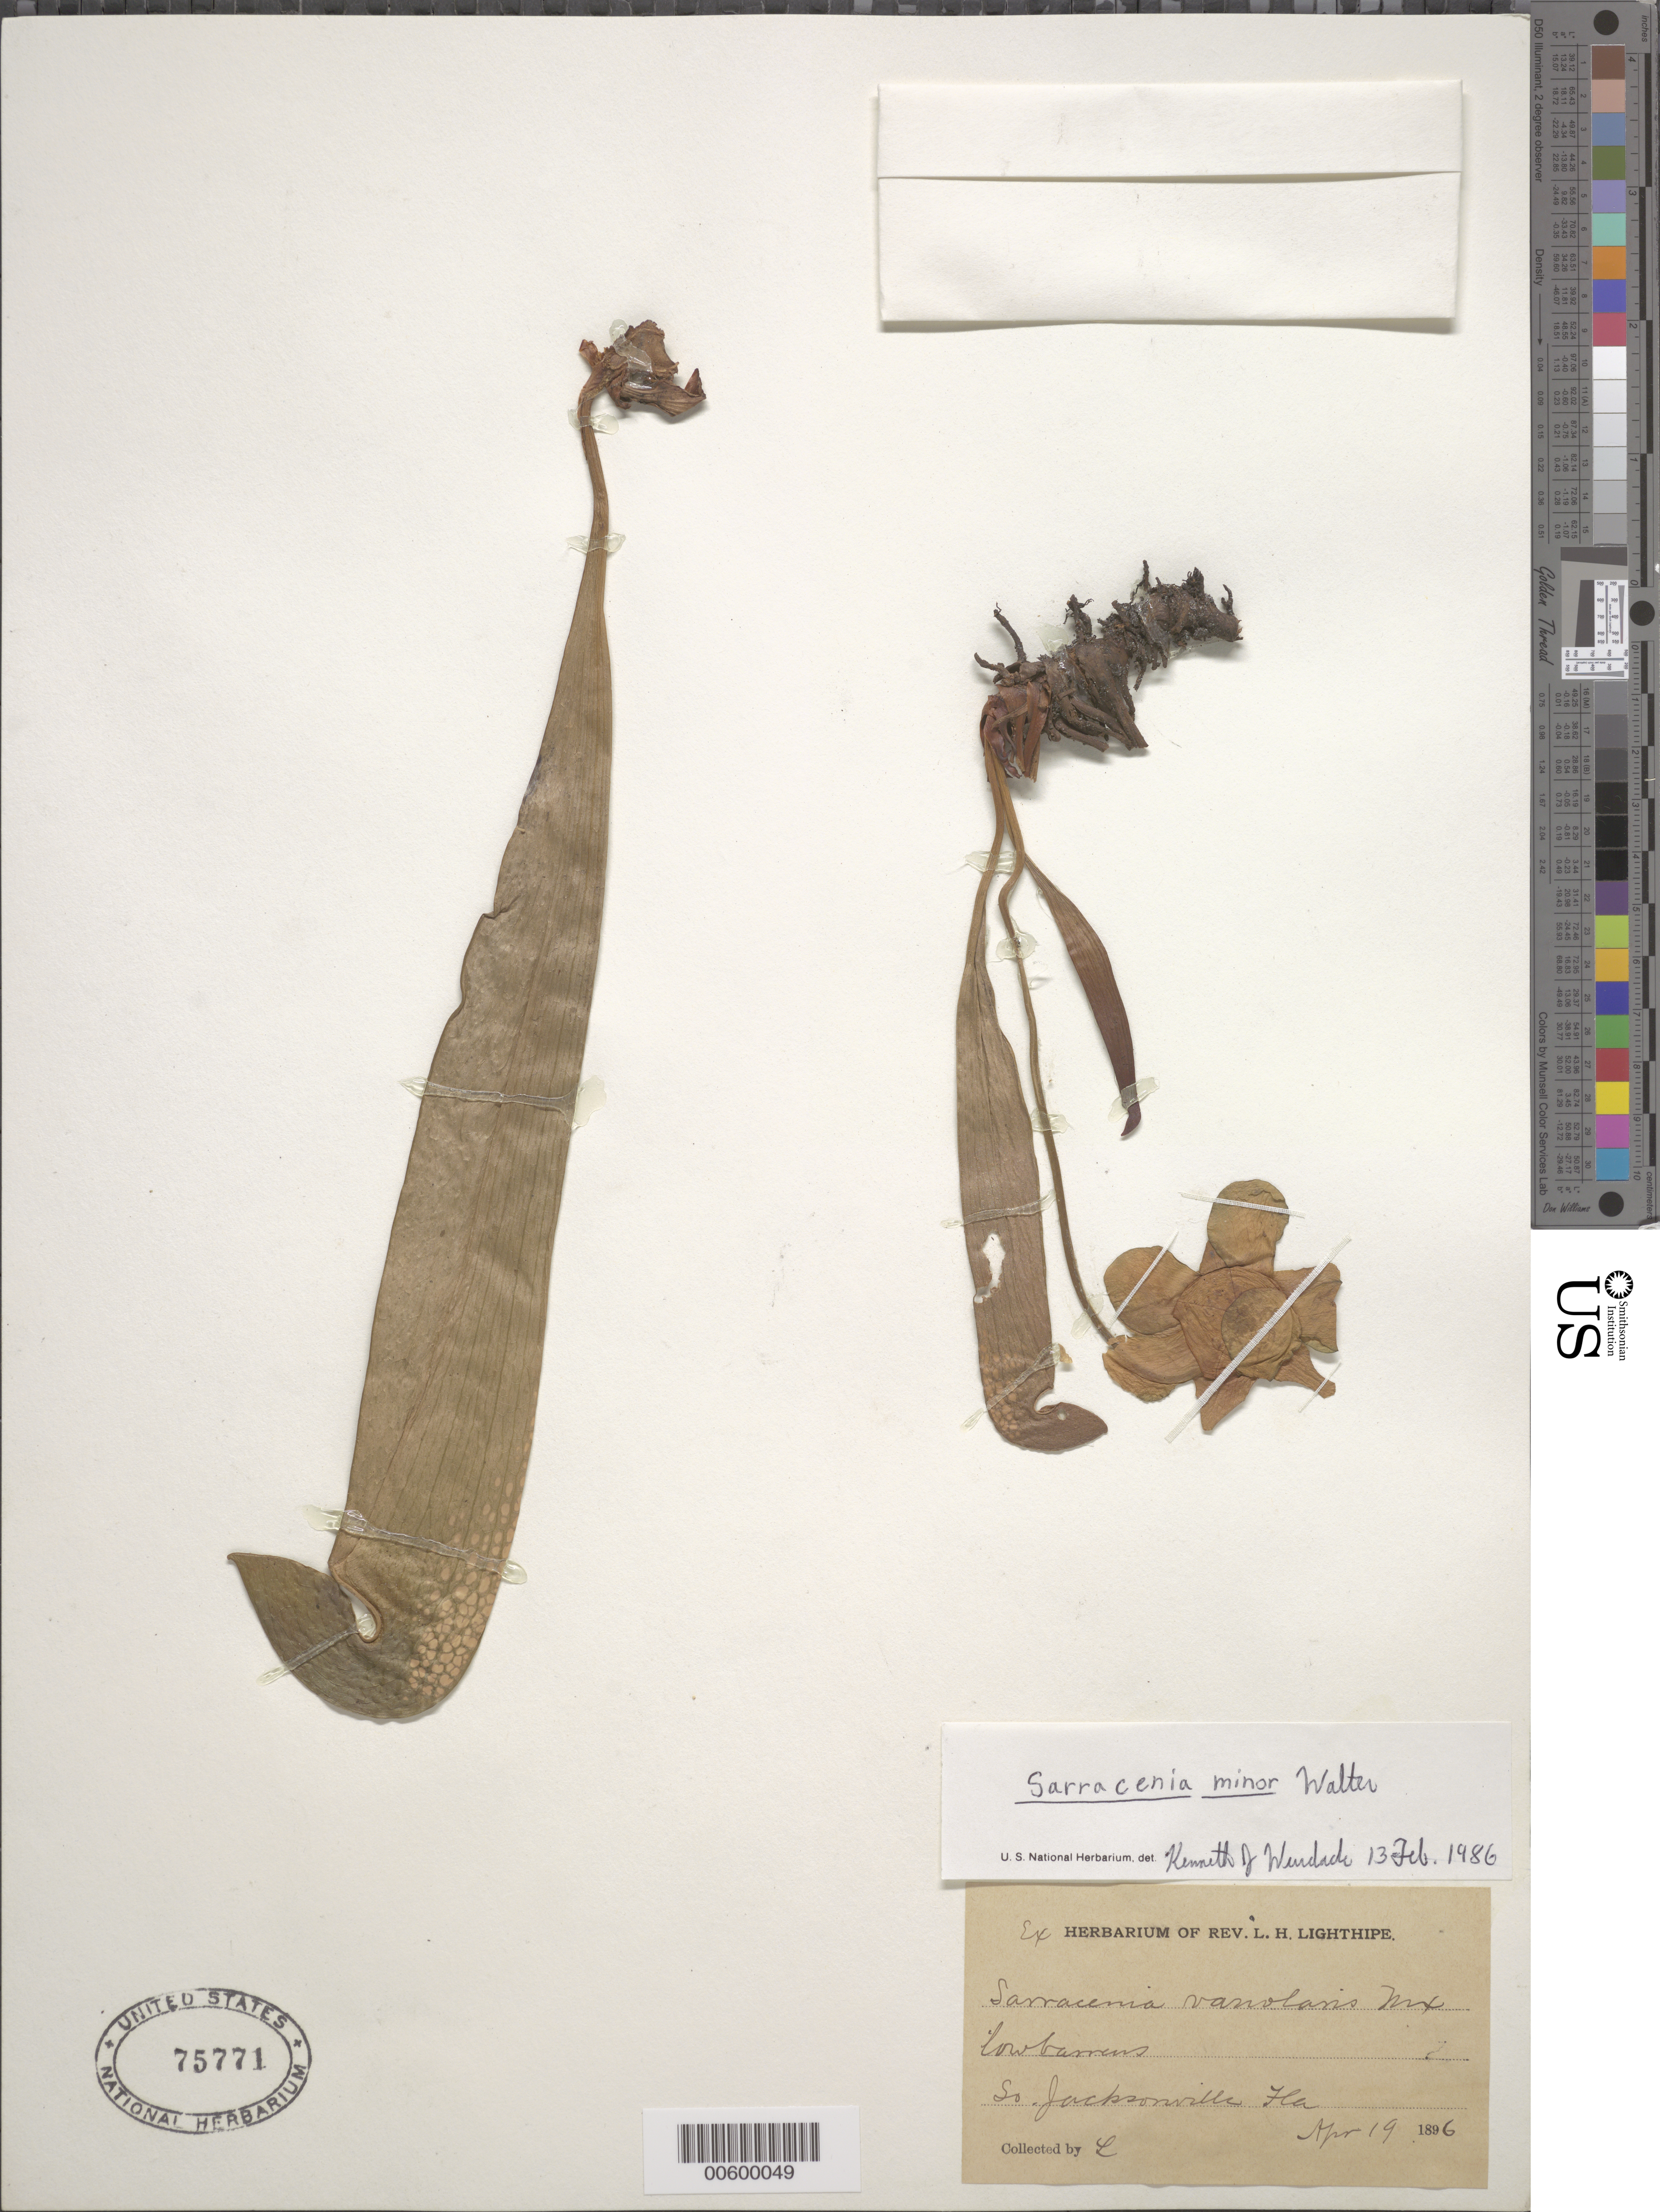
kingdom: Plantae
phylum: Tracheophyta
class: Magnoliopsida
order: Ericales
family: Sarraceniaceae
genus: Sarracenia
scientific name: Sarracenia minor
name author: Walter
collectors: R. Lighthipe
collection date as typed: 19 Apr 1896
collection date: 1896-04-19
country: United States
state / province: Florida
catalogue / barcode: US 75771